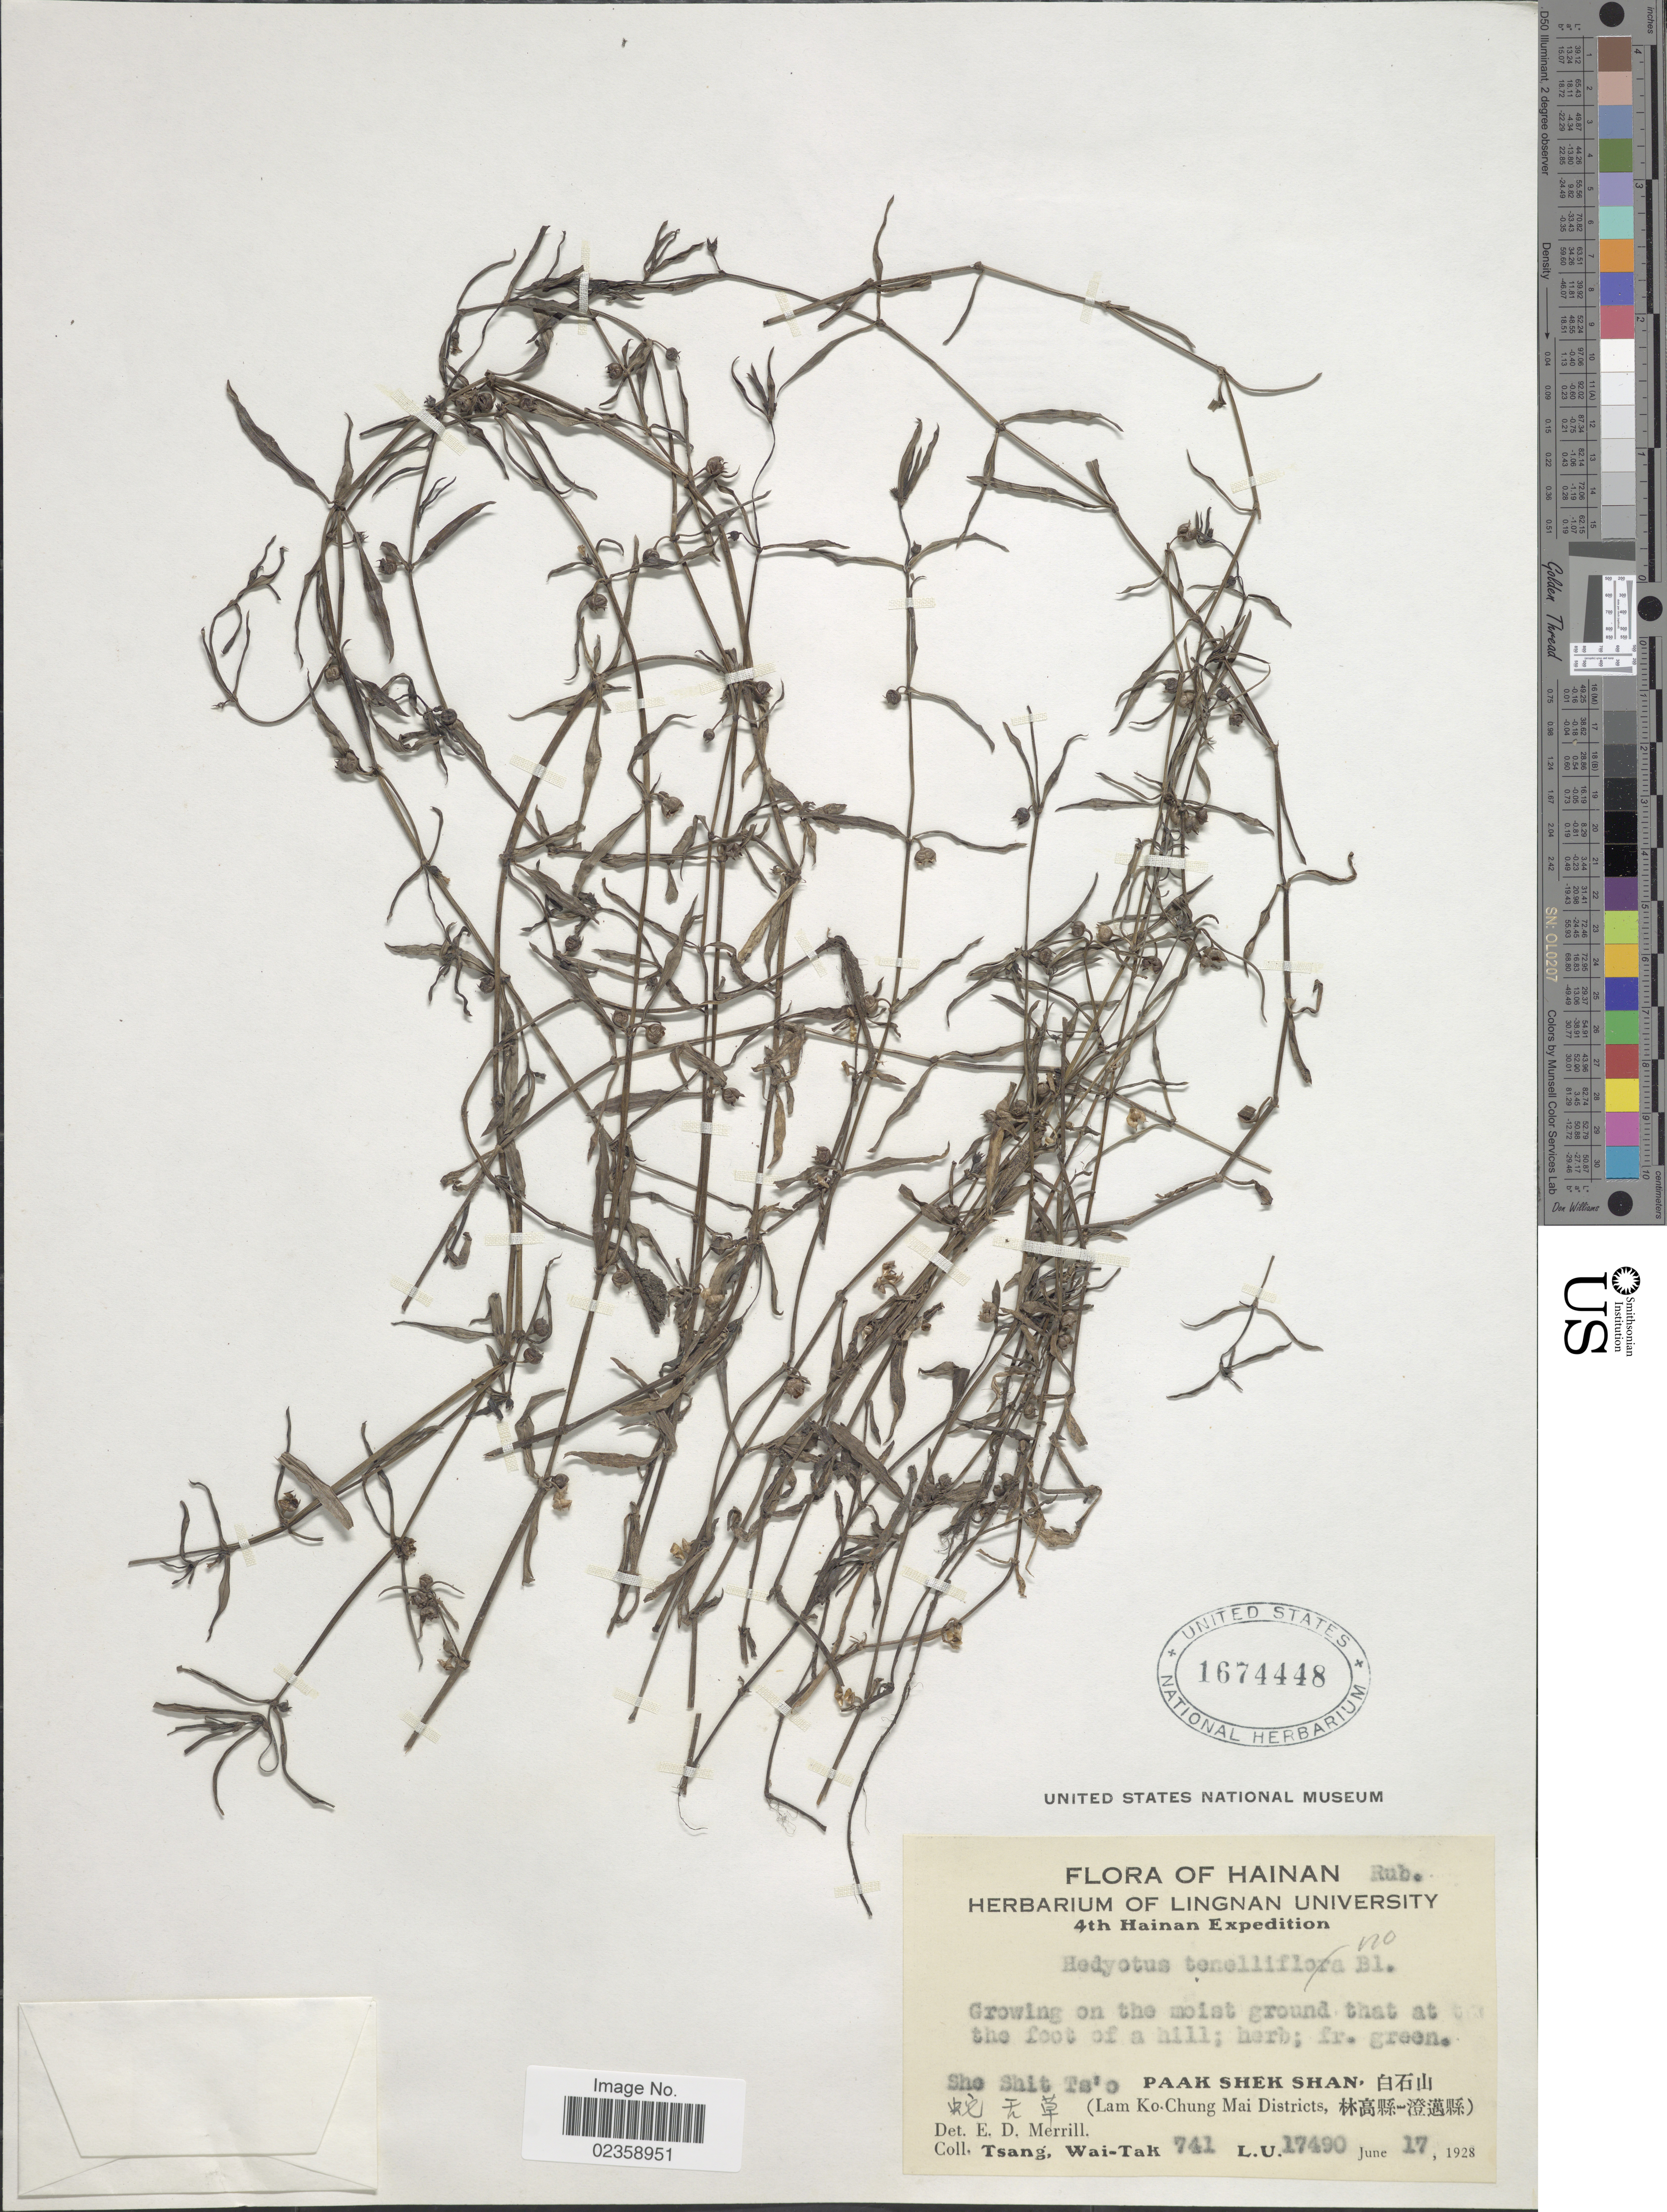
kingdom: Plantae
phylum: Tracheophyta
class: Magnoliopsida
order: Gentianales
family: Rubiaceae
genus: Oldenlandia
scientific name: Oldenlandia sp.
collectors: W. T. Tsang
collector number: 741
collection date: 1928-06-17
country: China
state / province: Hainan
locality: Sho Shit Ts'o Paak Shek Shan. (Lam Ko-Chung Mai Districts)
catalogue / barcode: US 1674448